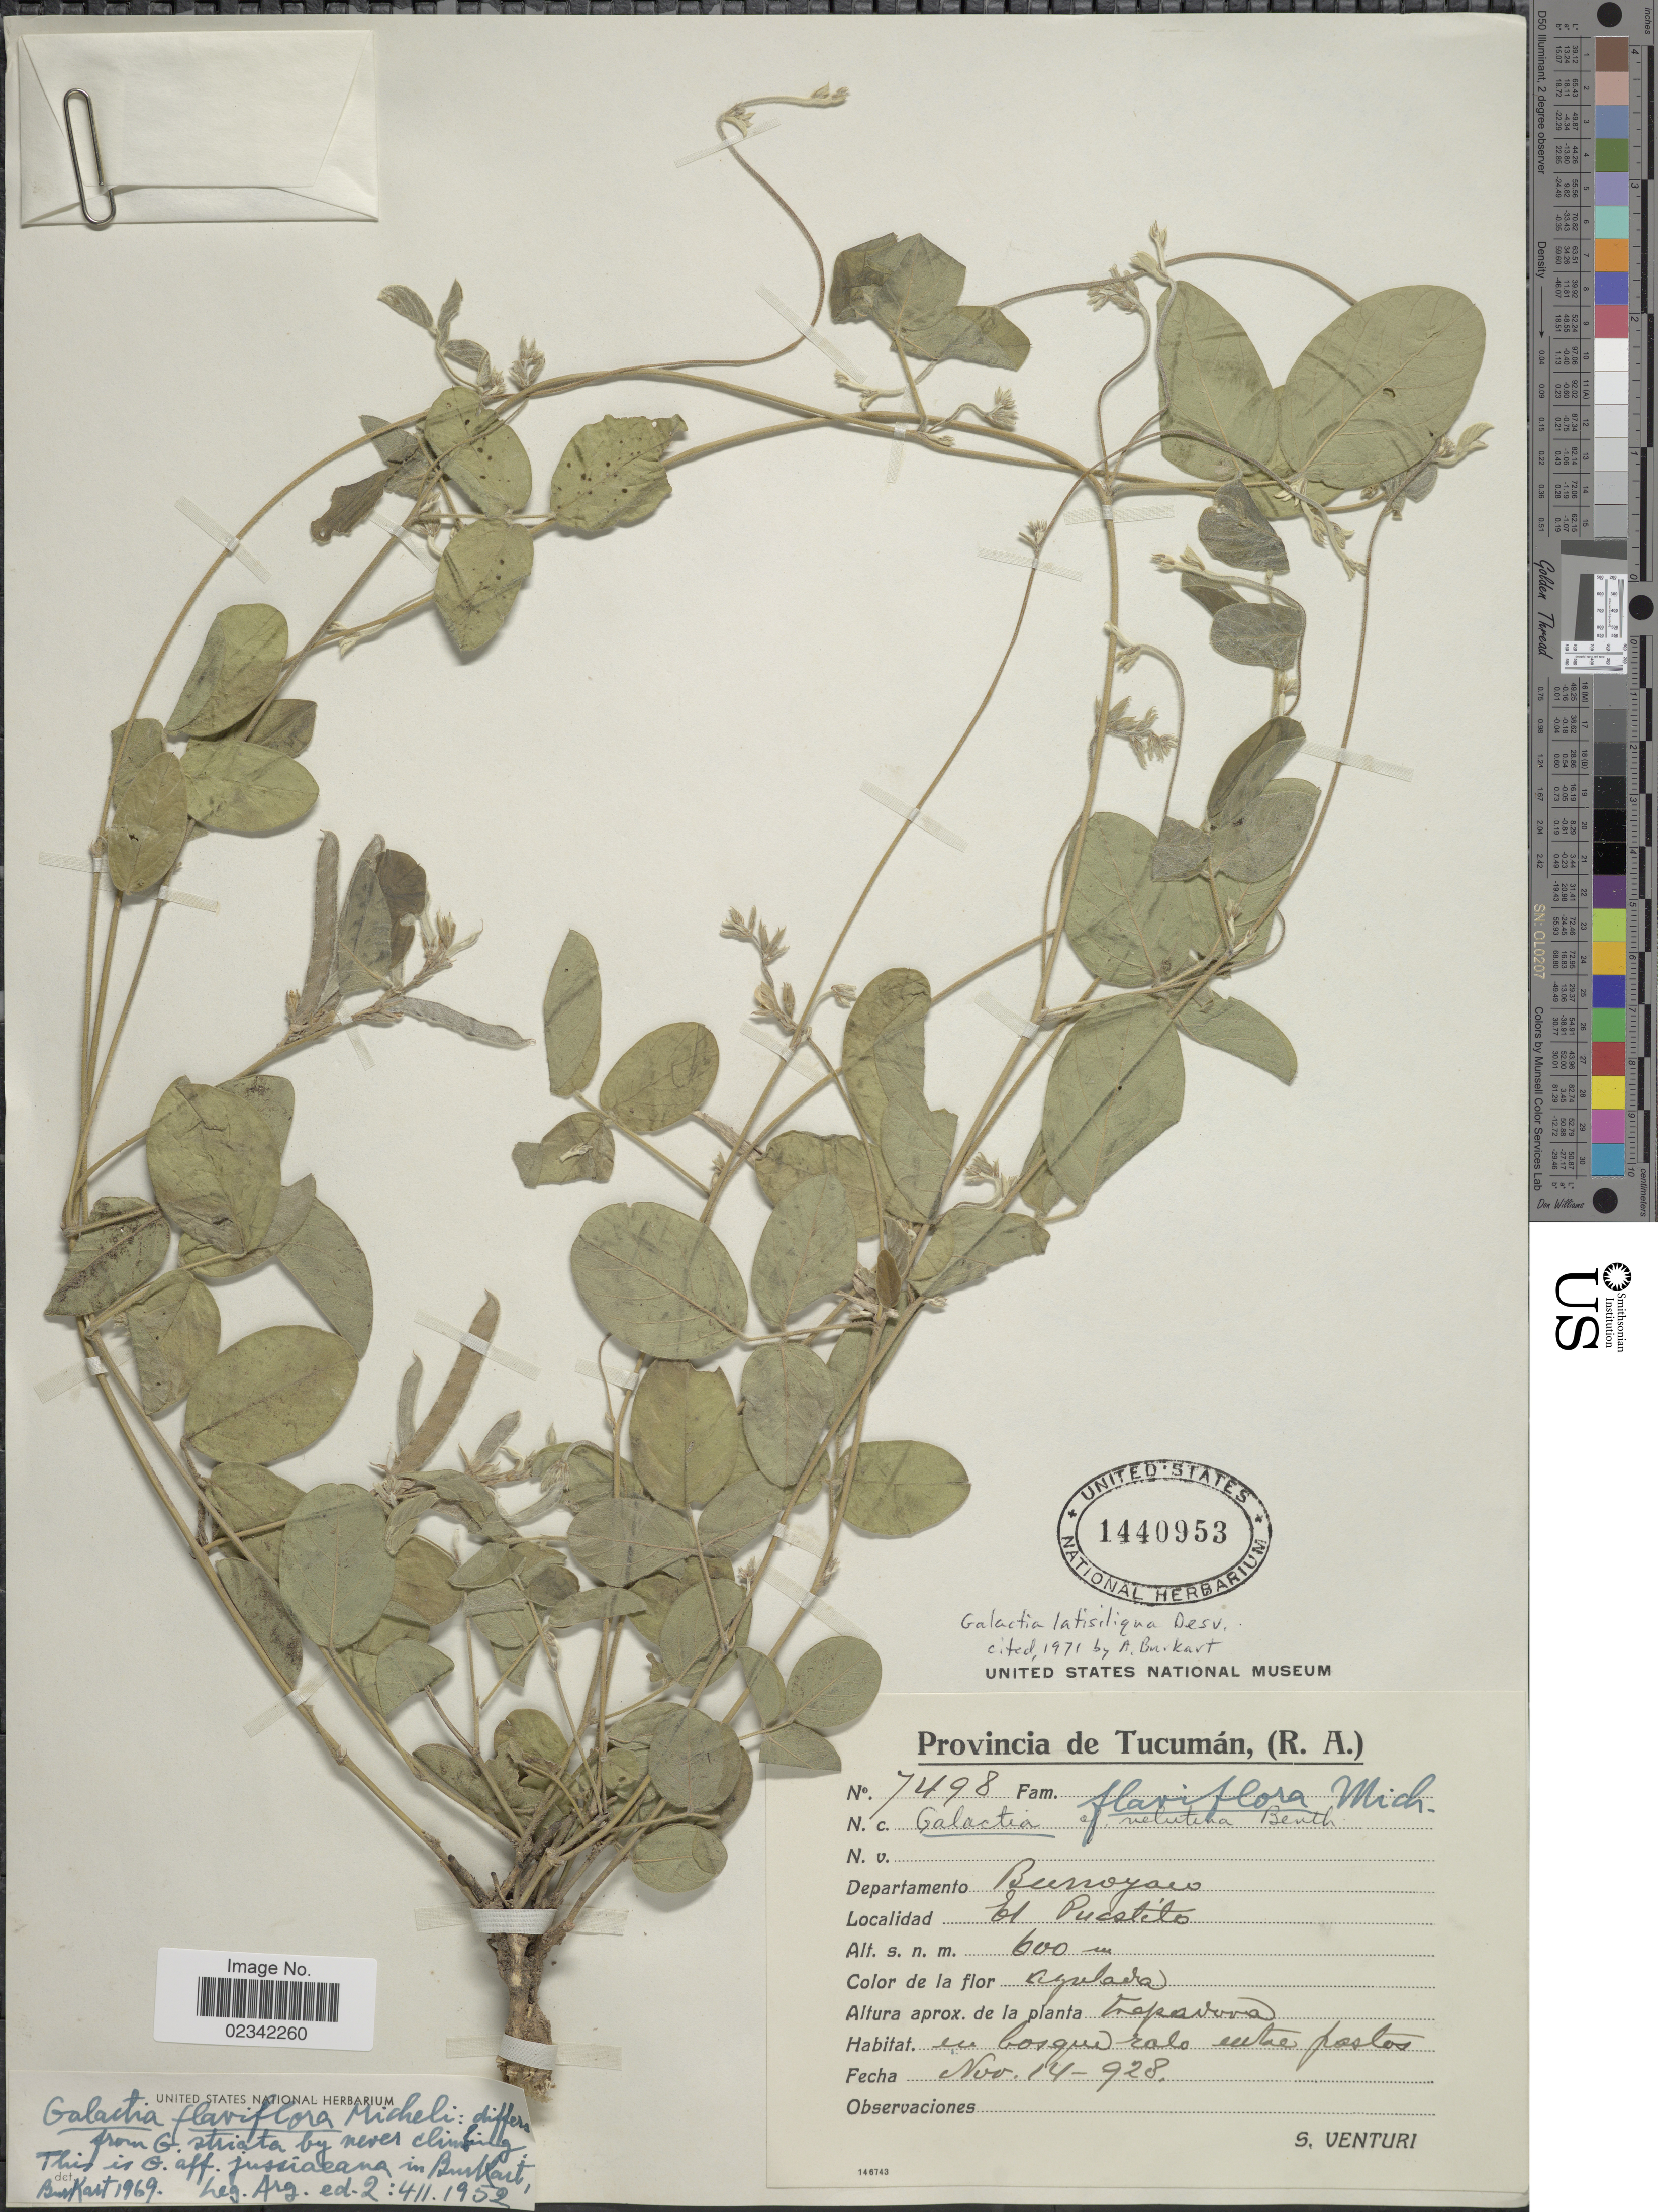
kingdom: Plantae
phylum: Tracheophyta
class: Magnoliopsida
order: Fabales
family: Fabaceae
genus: Galactia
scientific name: Galactia latisiliqua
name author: Desv.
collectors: S. Venturi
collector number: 7498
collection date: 1928-11-14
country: Argentina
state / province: Tucuman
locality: Departamento Burruyacu, El Puastito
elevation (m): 600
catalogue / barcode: US 1400953